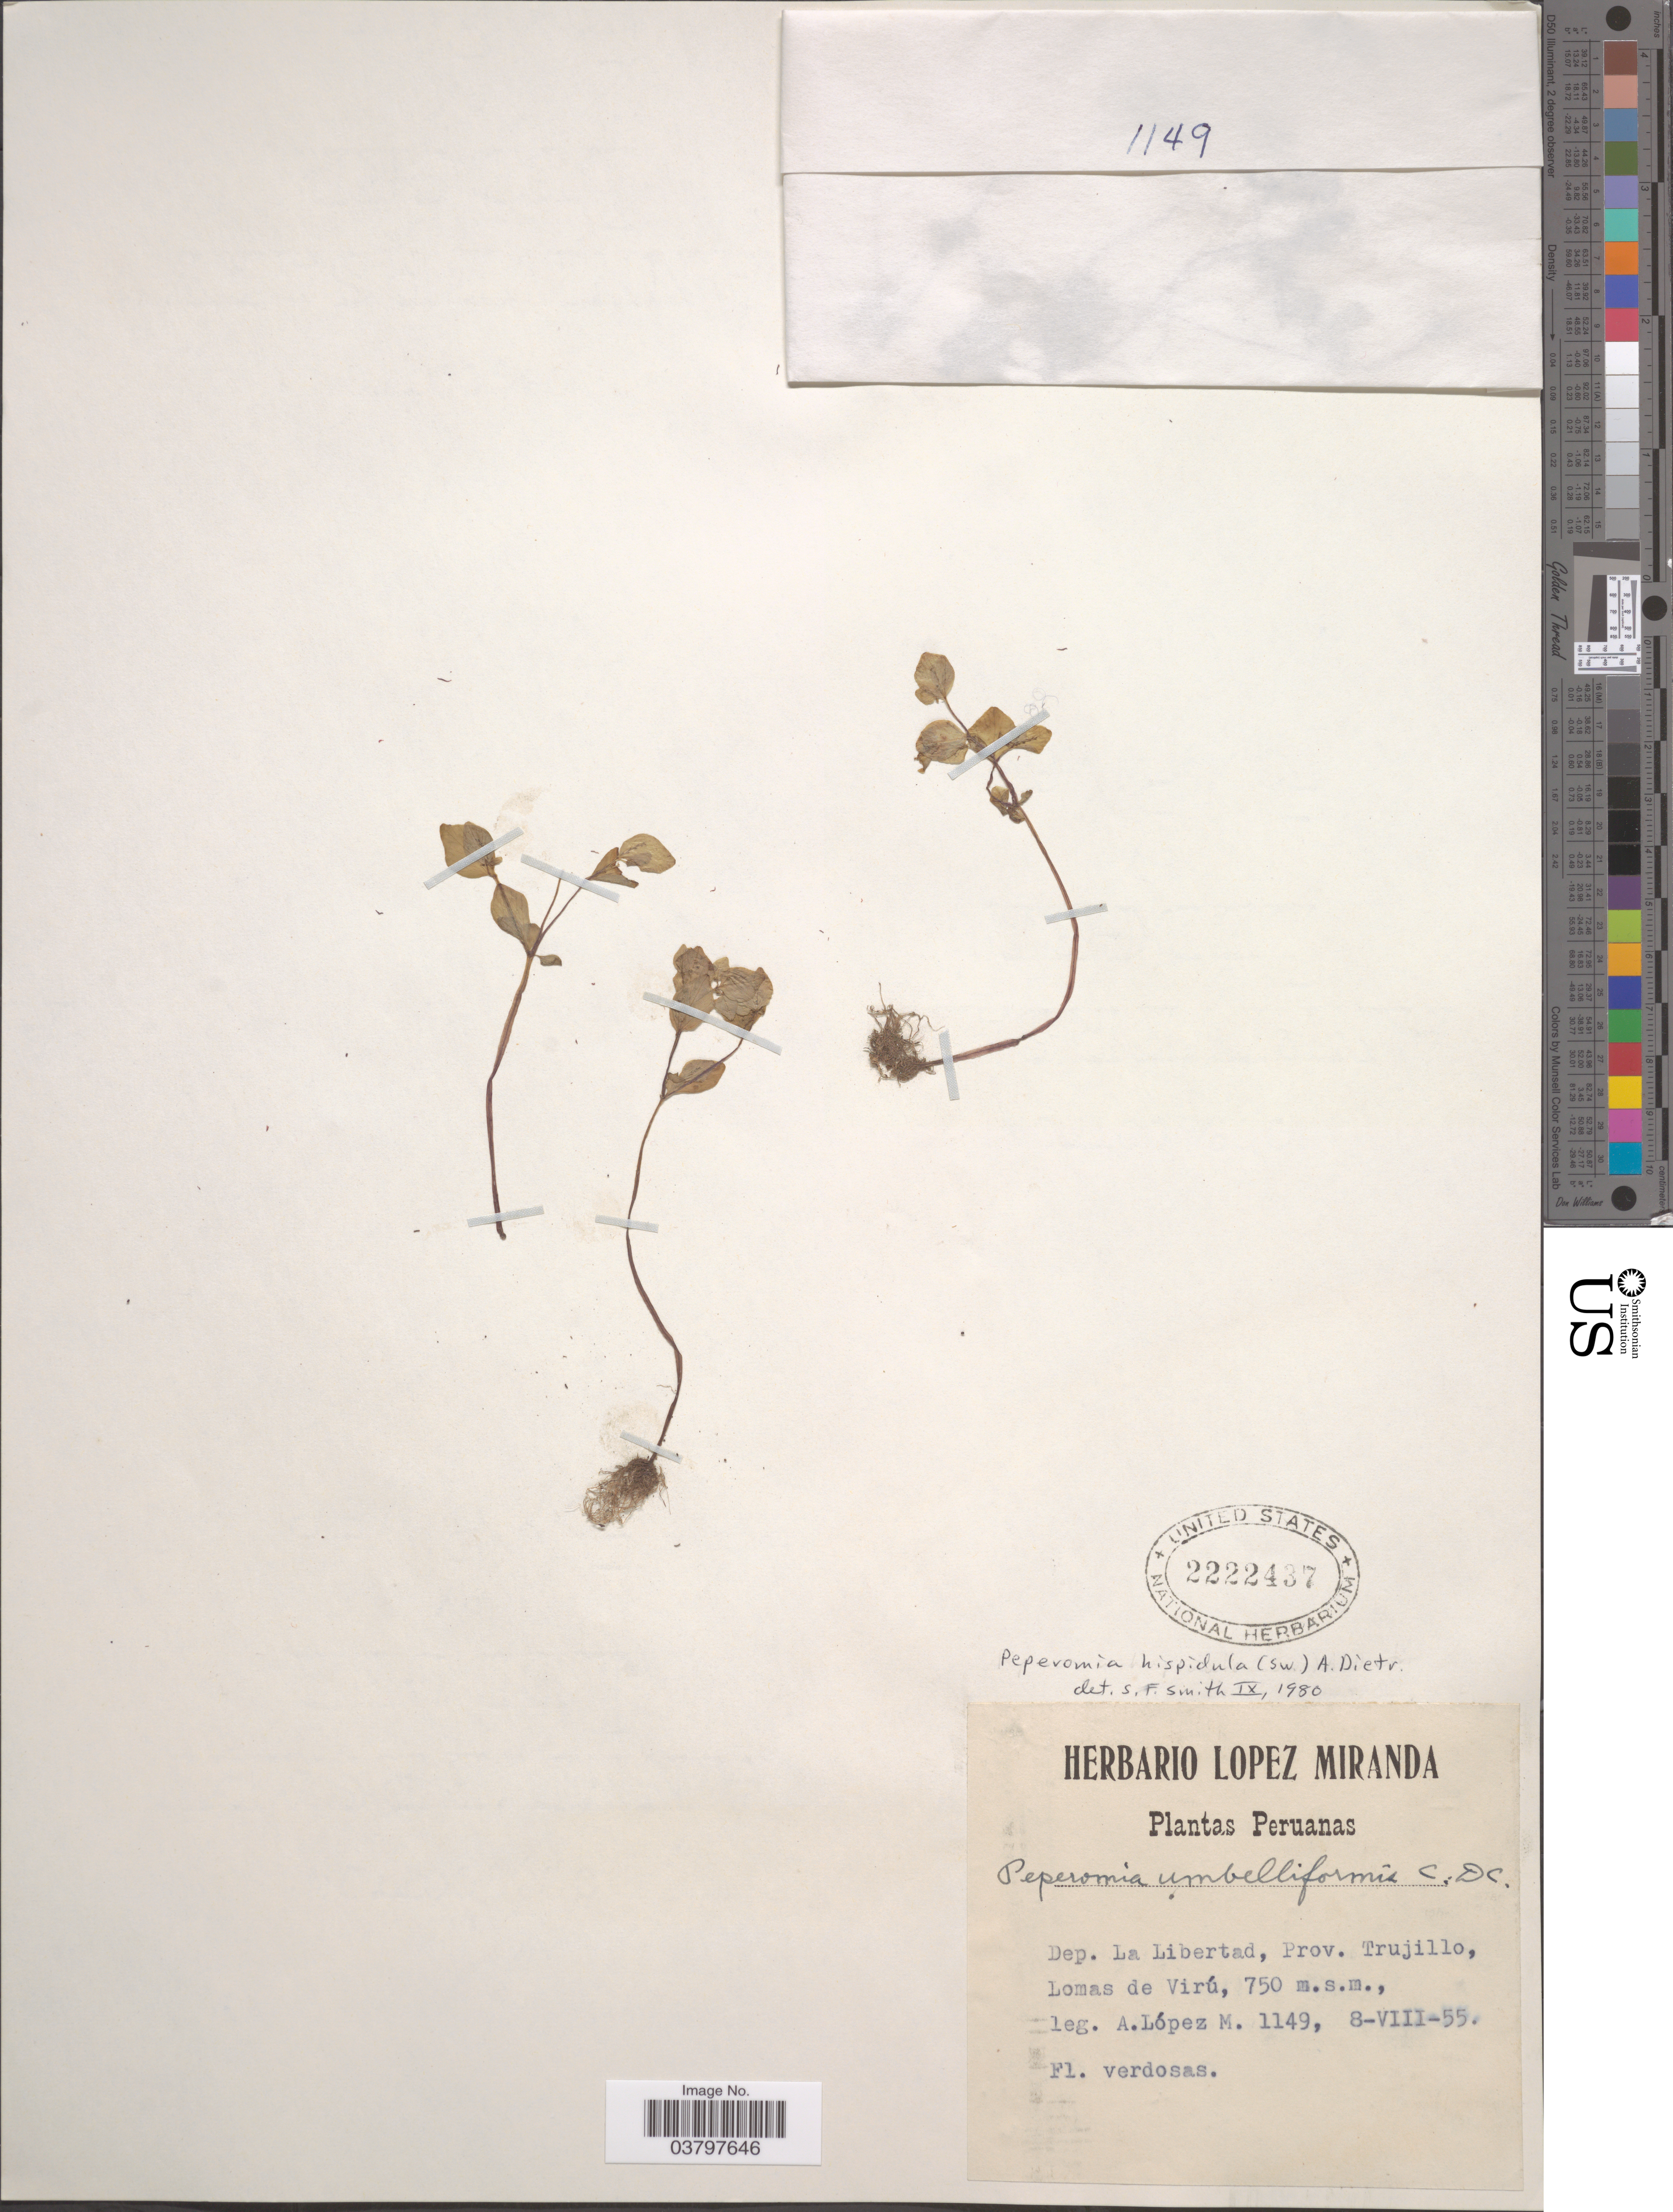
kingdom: Plantae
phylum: Tracheophyta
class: Magnoliopsida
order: Piperales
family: Piperaceae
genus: Peperomia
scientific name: Peperomia hispidula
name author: (Sw.) A. Dietr.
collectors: A. López M.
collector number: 1149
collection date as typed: Transcribed d/m/y: 8/8/55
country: Peru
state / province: La Libertad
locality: Dep. La Libertad, Prov. Trujillo, Lomas de Virú.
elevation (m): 750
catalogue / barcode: US 2222437